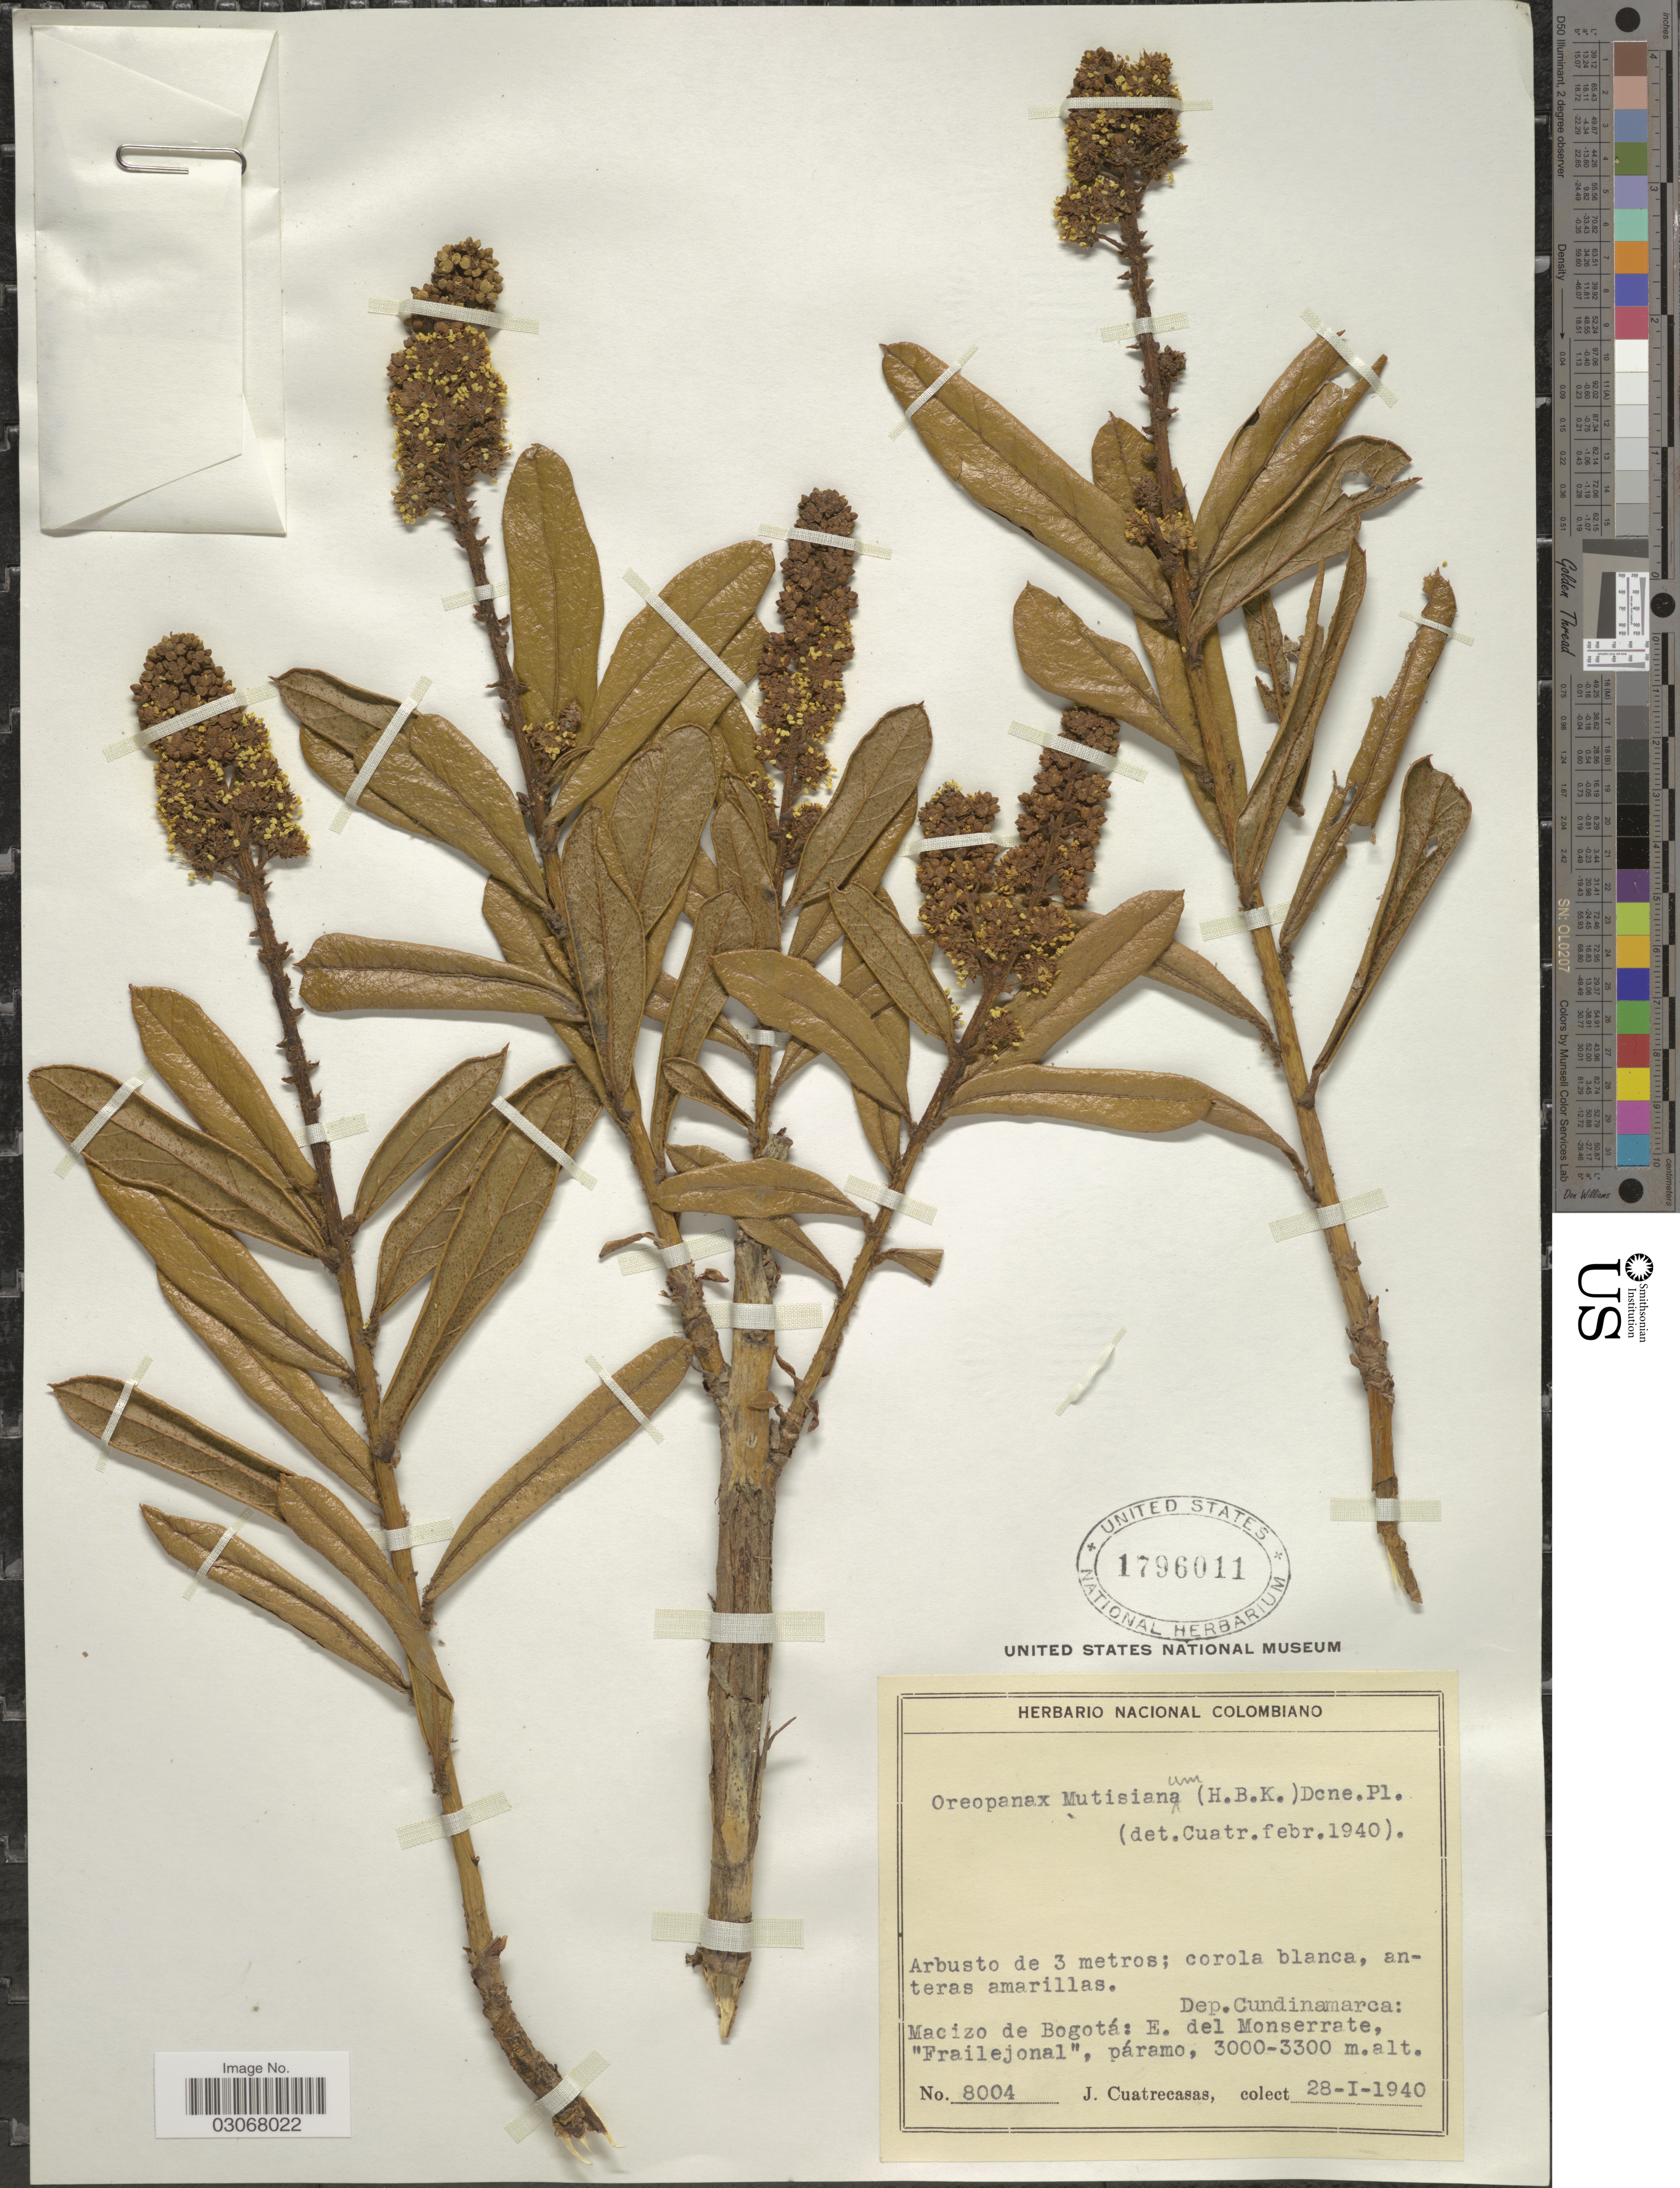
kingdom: Plantae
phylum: Tracheophyta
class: Magnoliopsida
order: Apiales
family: Araliaceae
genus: Oreopanax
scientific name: Oreopanax mutisianus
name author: (Kunth) Decne. & Planch.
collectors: J. Cuatrecasas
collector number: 8004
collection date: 1940-01-28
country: Colombia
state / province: Cundinamarca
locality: Dep. Cundinamarca: Macizo de Bogotá: E. del Monserrate, "Frailejonal", páramo.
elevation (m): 3000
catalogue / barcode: US 1796011